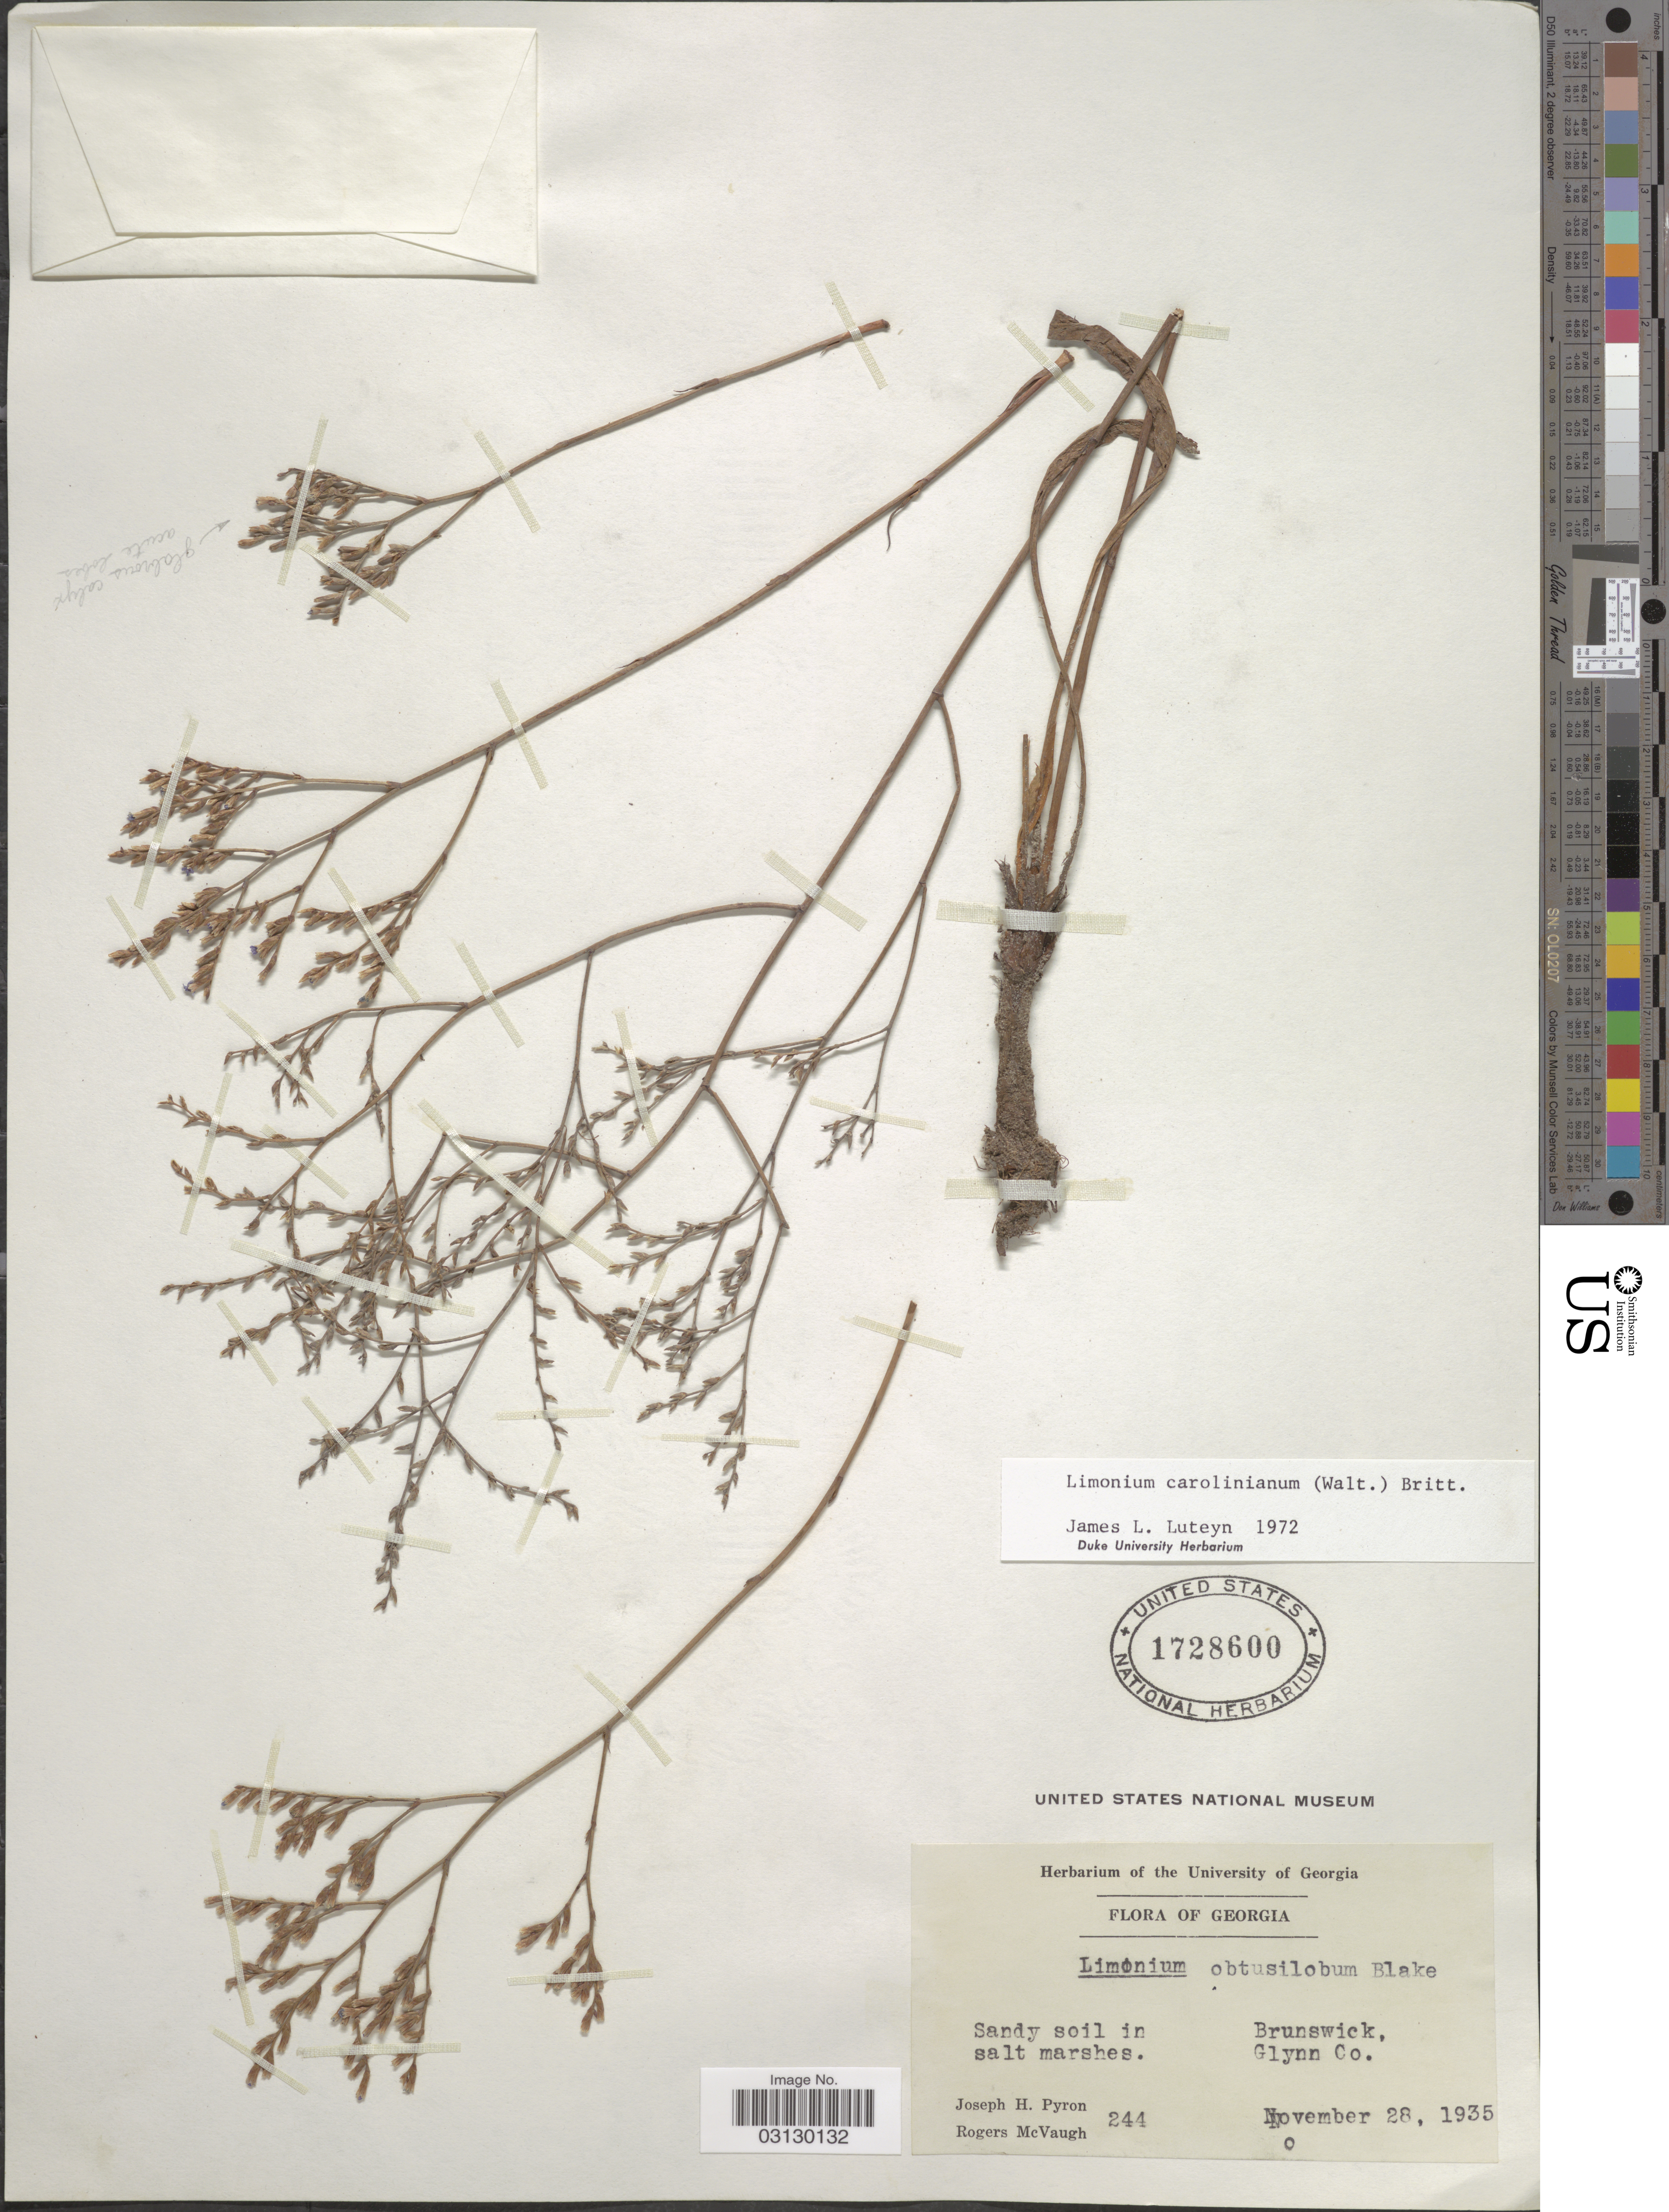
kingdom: Plantae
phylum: Tracheophyta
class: Magnoliopsida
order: Caryophyllales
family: Plumbaginaceae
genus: Limonium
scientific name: Limonium carolinianum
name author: (Walter) Britton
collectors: J. H. Pyron & R. McVaugh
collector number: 244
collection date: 1935-11-28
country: United States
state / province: Georgia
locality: Brunswick, Glynn Co.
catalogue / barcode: US 1728600